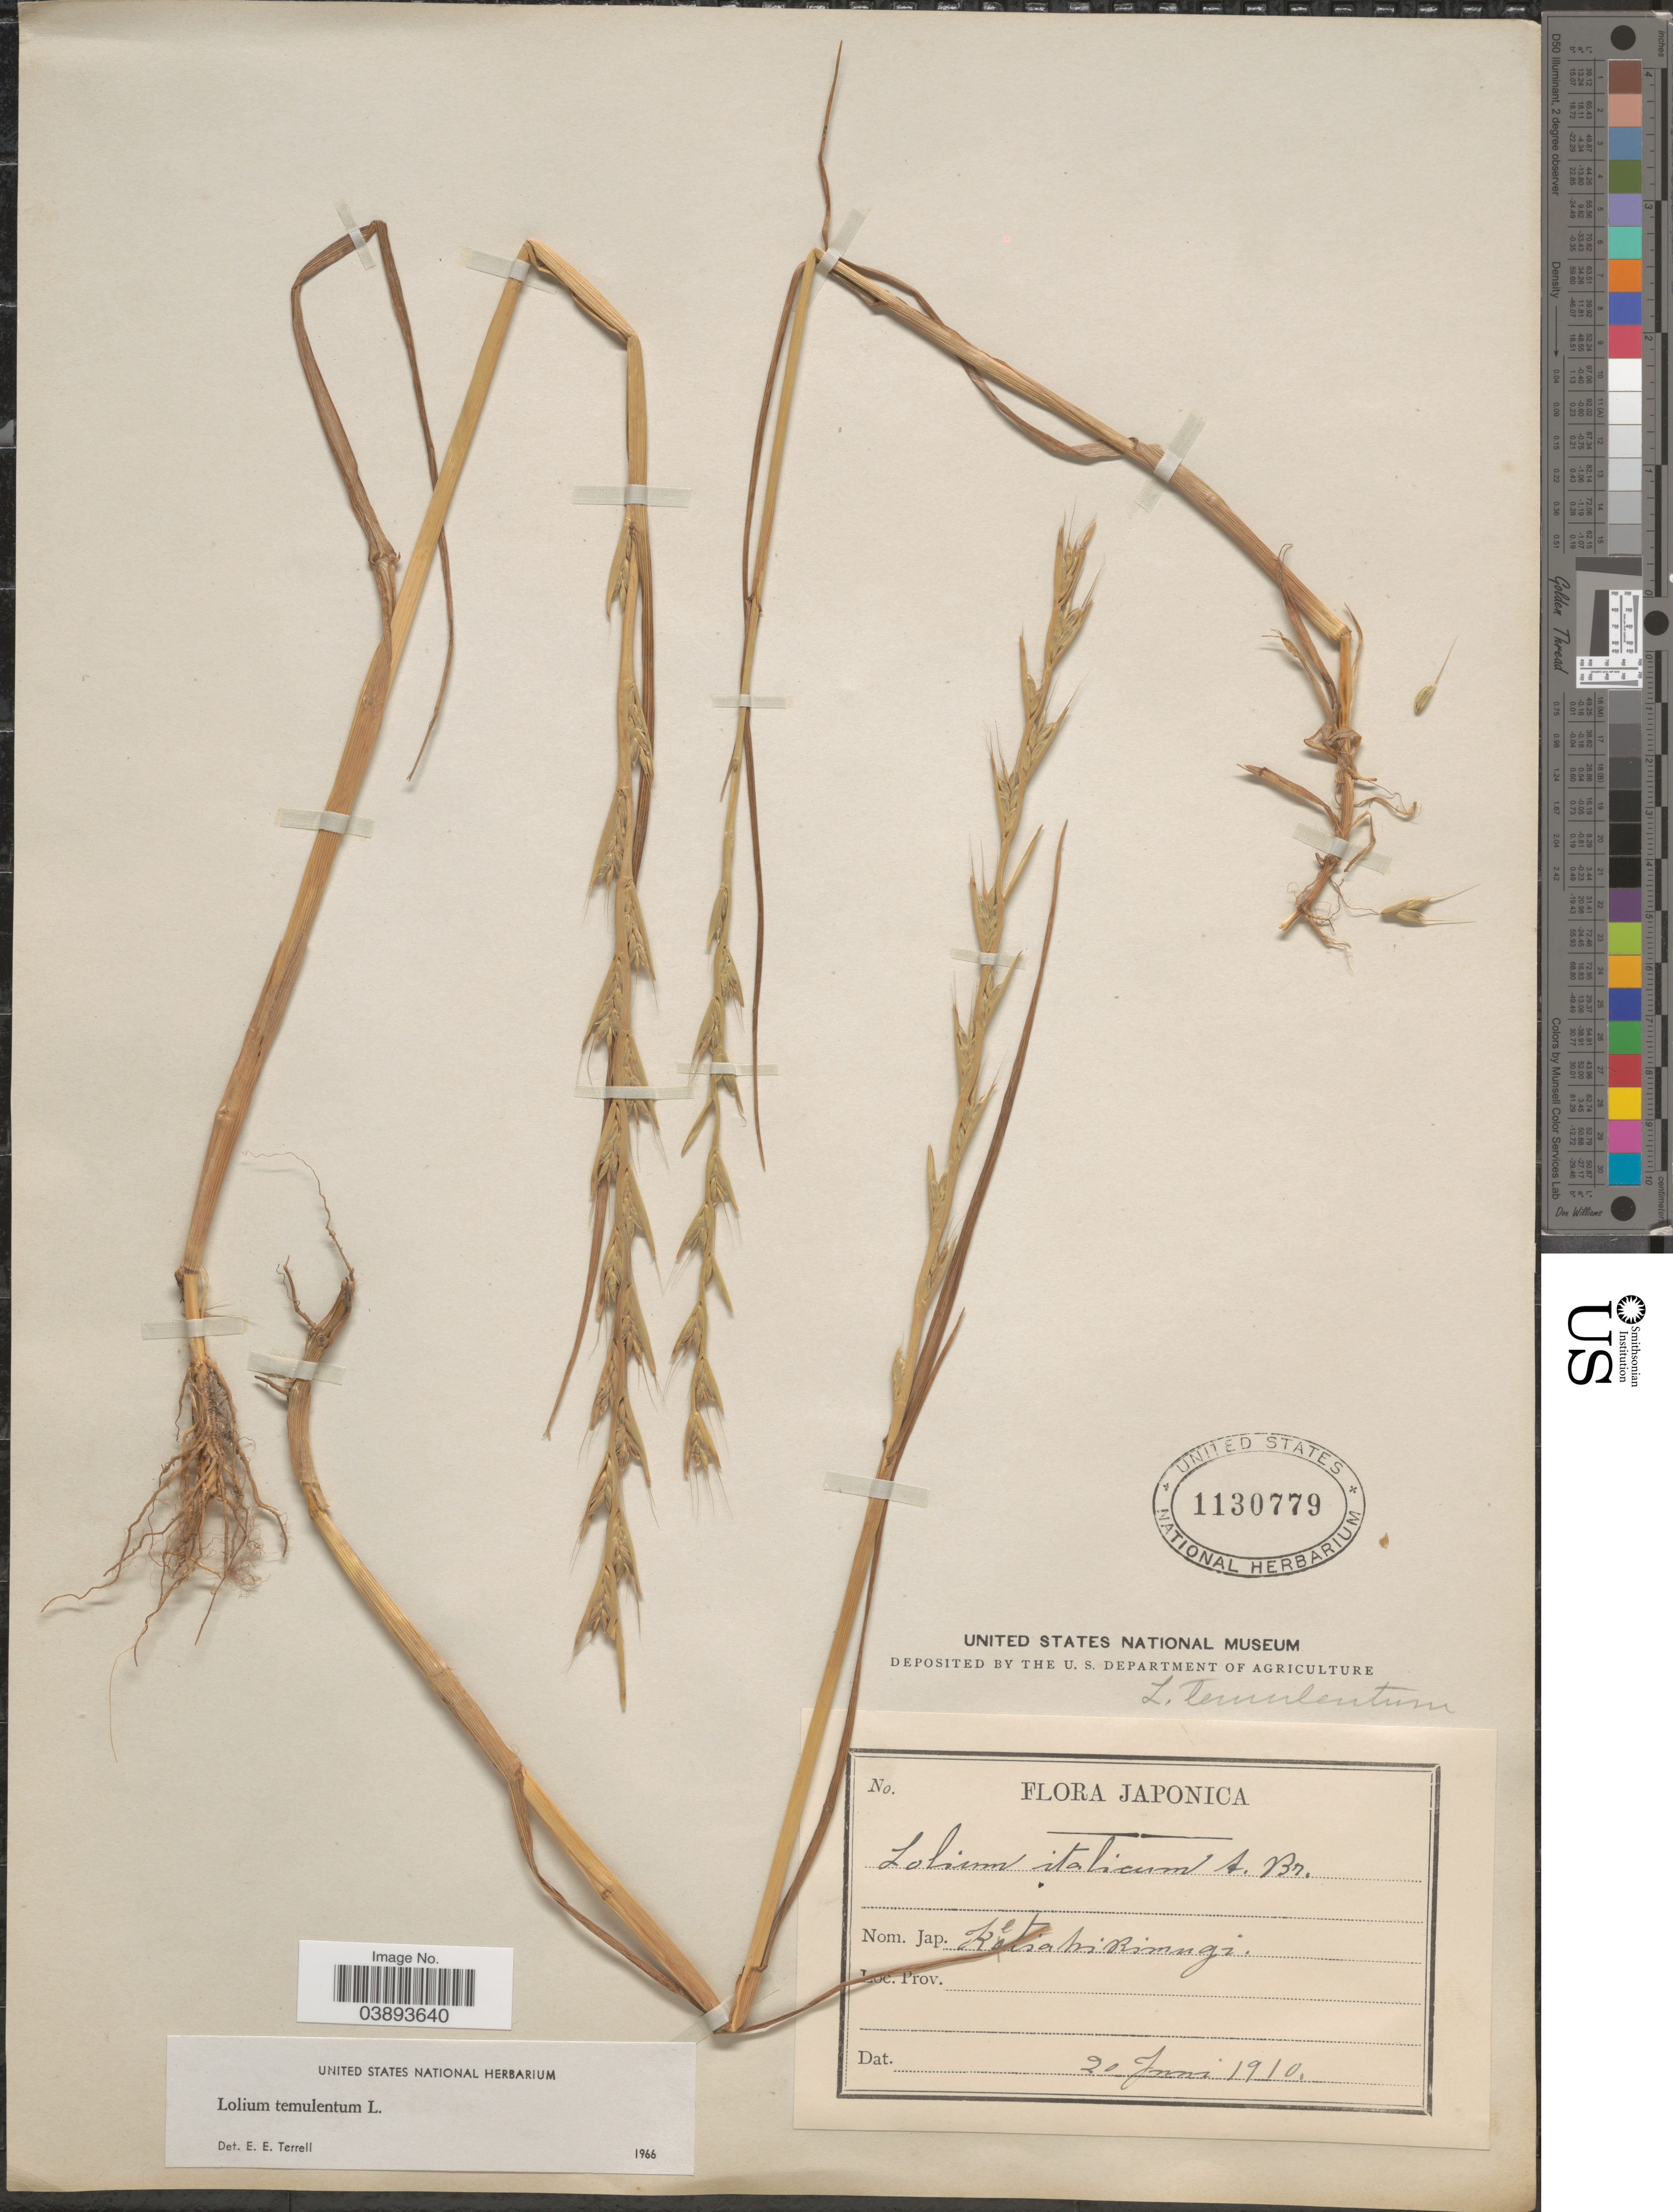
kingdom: Plantae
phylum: Tracheophyta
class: Liliopsida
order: Poales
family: Poaceae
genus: Lolium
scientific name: Lolium temulentum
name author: L.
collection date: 1910-06-20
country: Japan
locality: Japonica.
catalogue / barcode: US 1130779